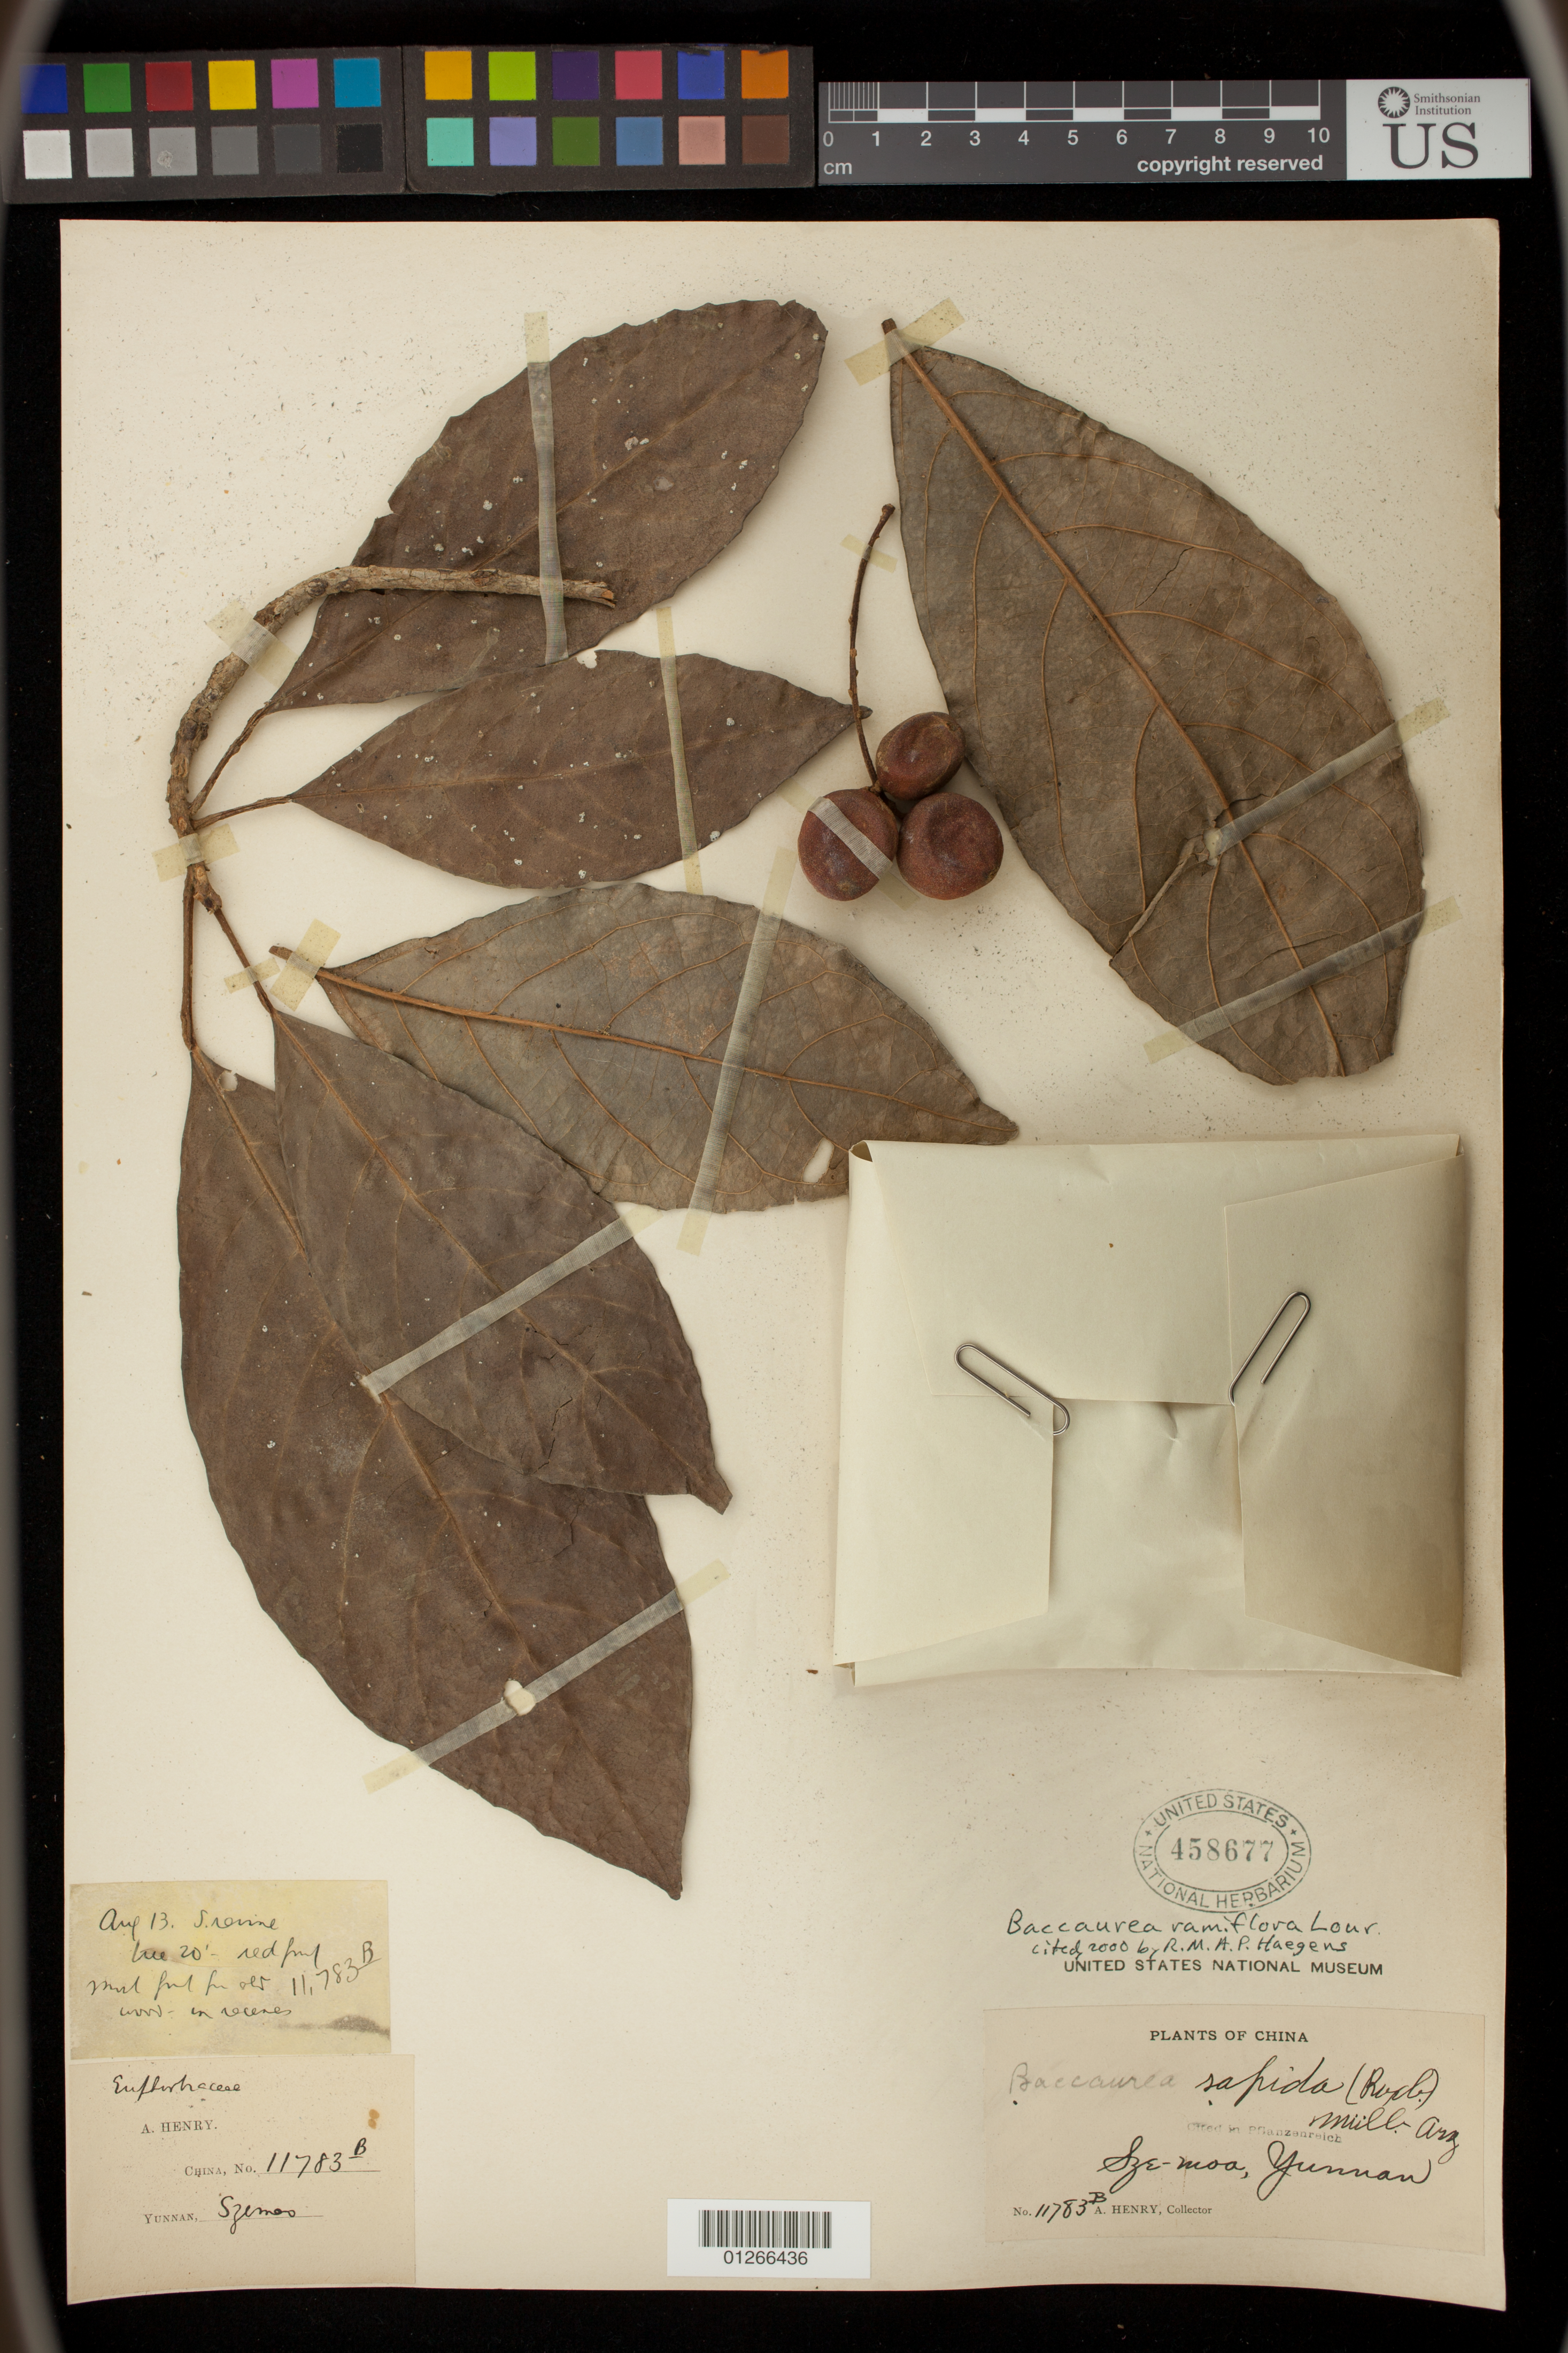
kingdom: Plantae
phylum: Tracheophyta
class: Magnoliopsida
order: Malpighiales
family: Phyllanthaceae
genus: Baccaurea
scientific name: Baccaurea ramiflora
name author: Lour.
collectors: A. Henry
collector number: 11783 B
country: China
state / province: Yunnan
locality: Sze-moa, Yunnan